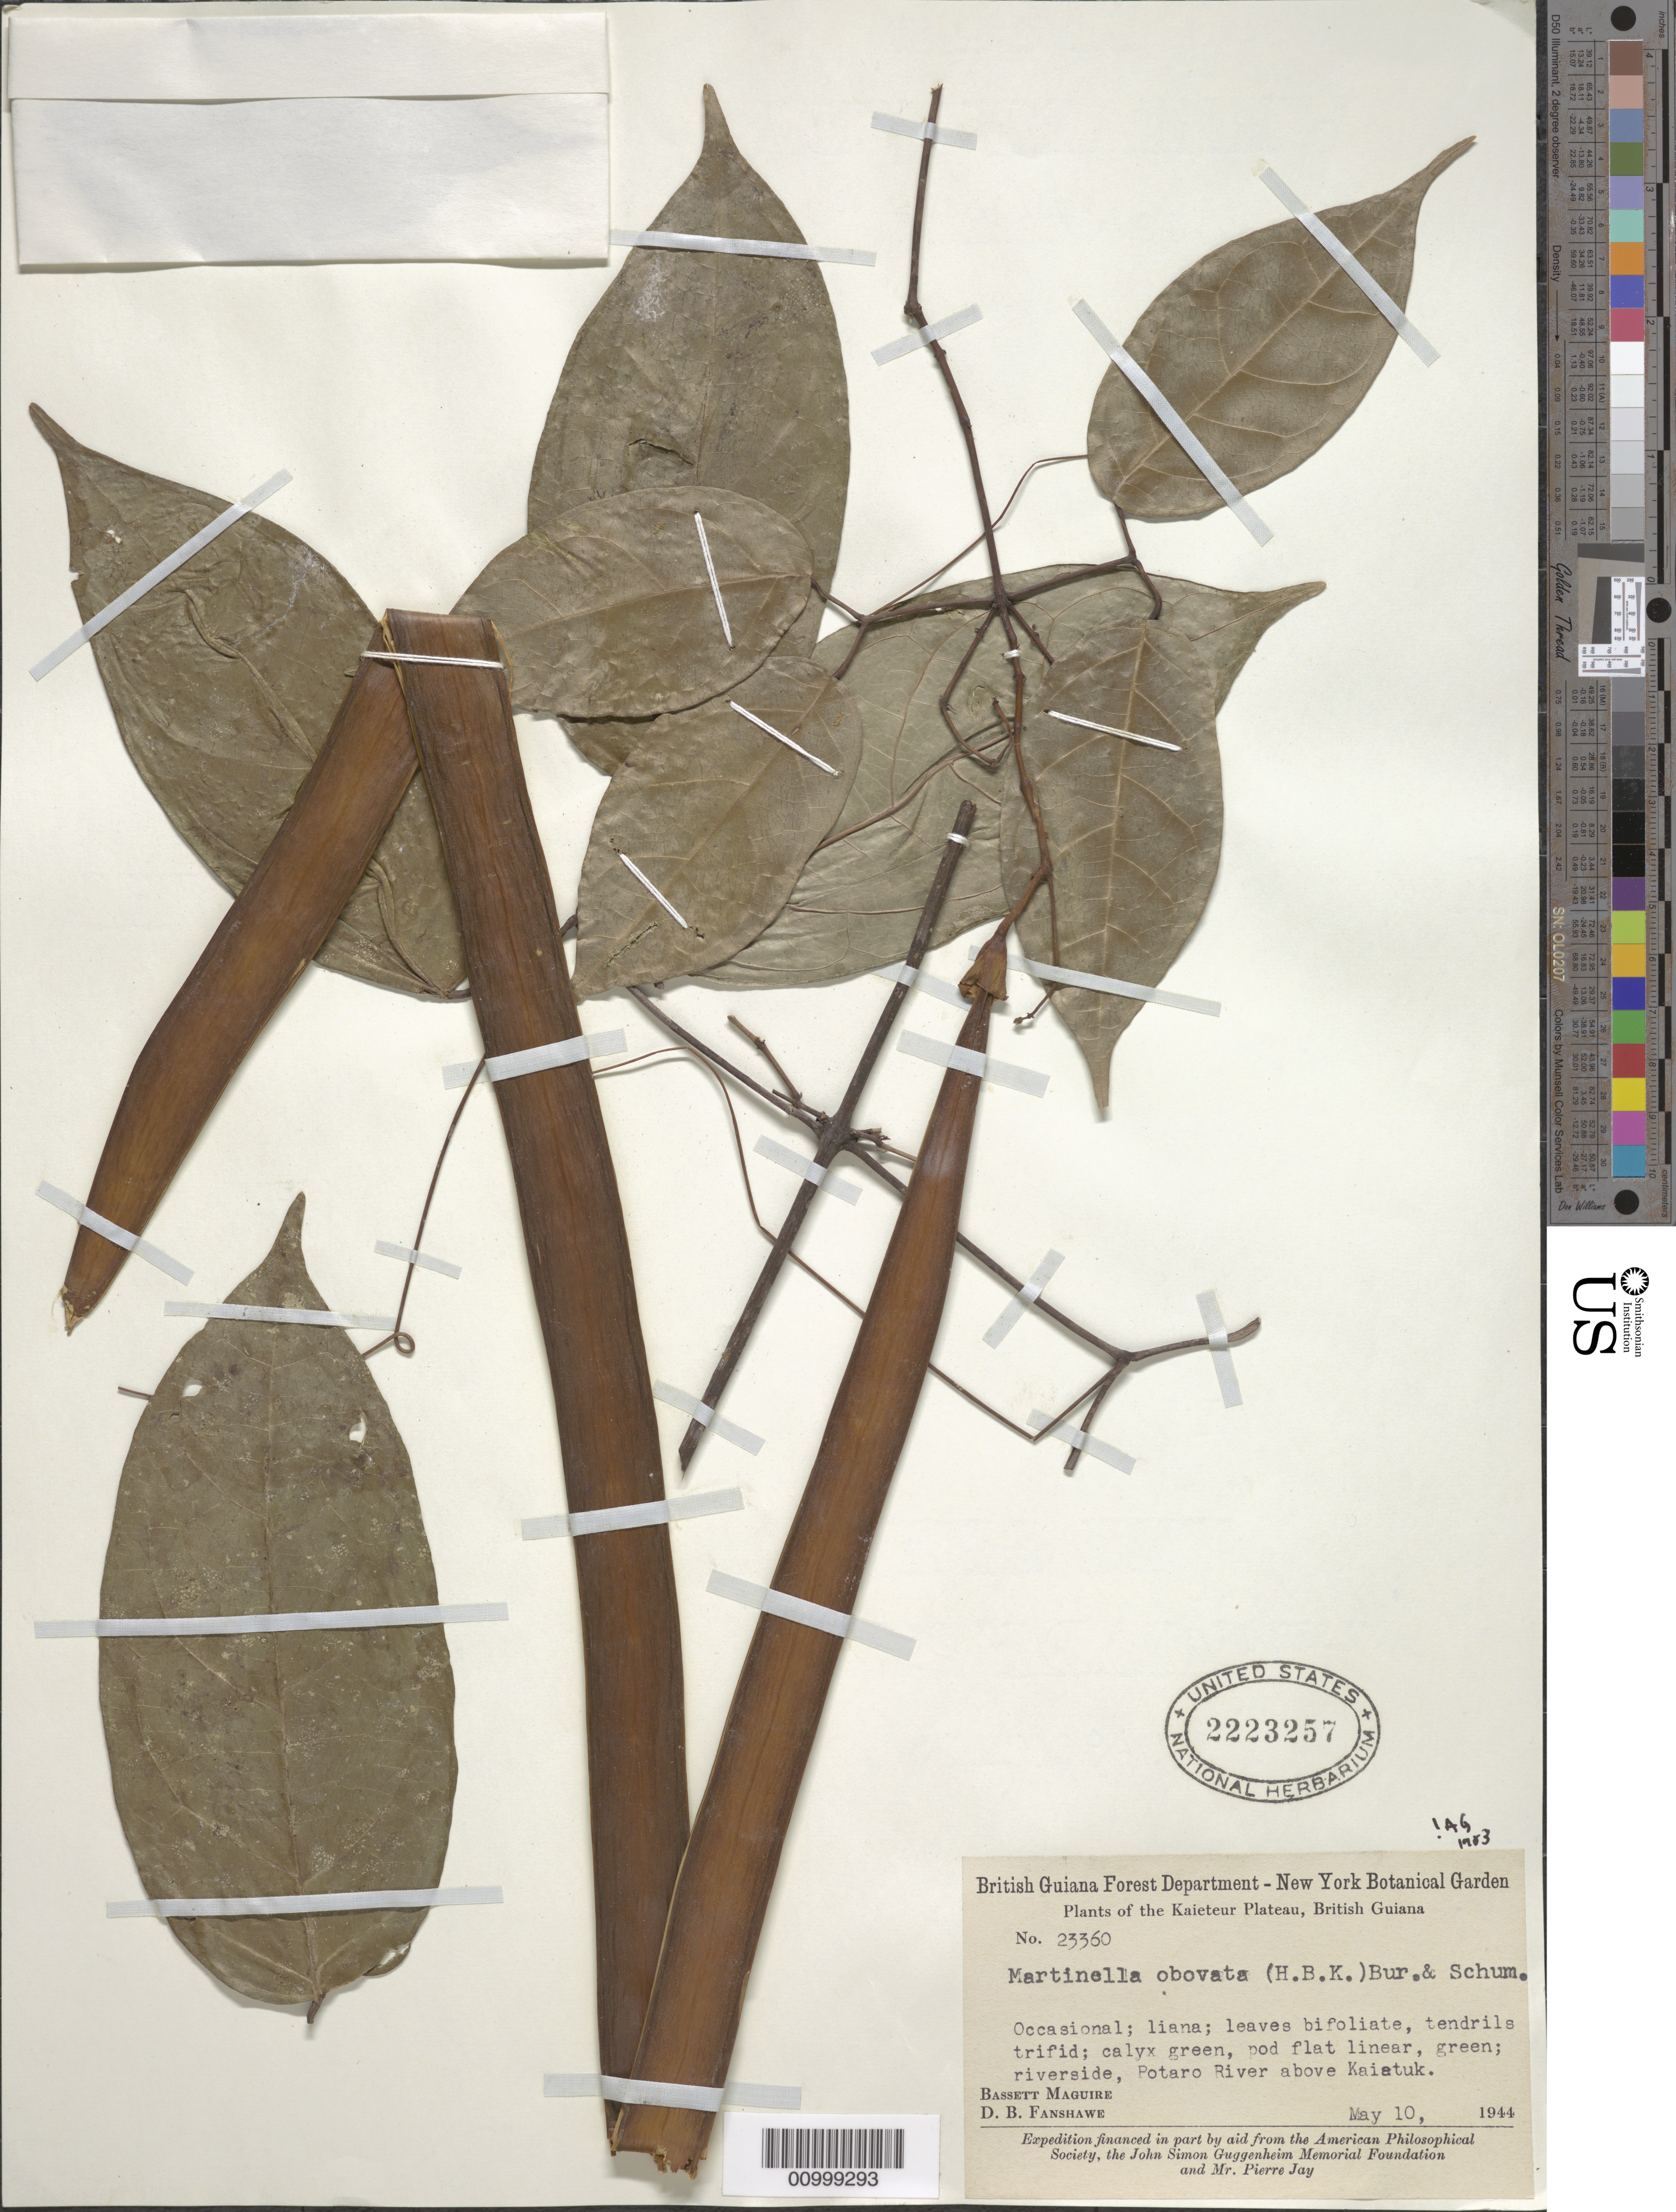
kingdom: Plantae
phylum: Tracheophyta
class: Magnoliopsida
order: Lamiales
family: Bignoniaceae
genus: Martinella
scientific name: Martinella obovata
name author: (Kunth) Bureau & K. Schum.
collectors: B. Maguire & D. B. Fanshawe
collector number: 23360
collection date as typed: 10-May-44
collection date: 1944-05-10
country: Guyana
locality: Potaro River above Kaiatuk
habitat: riverside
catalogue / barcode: US 2223257